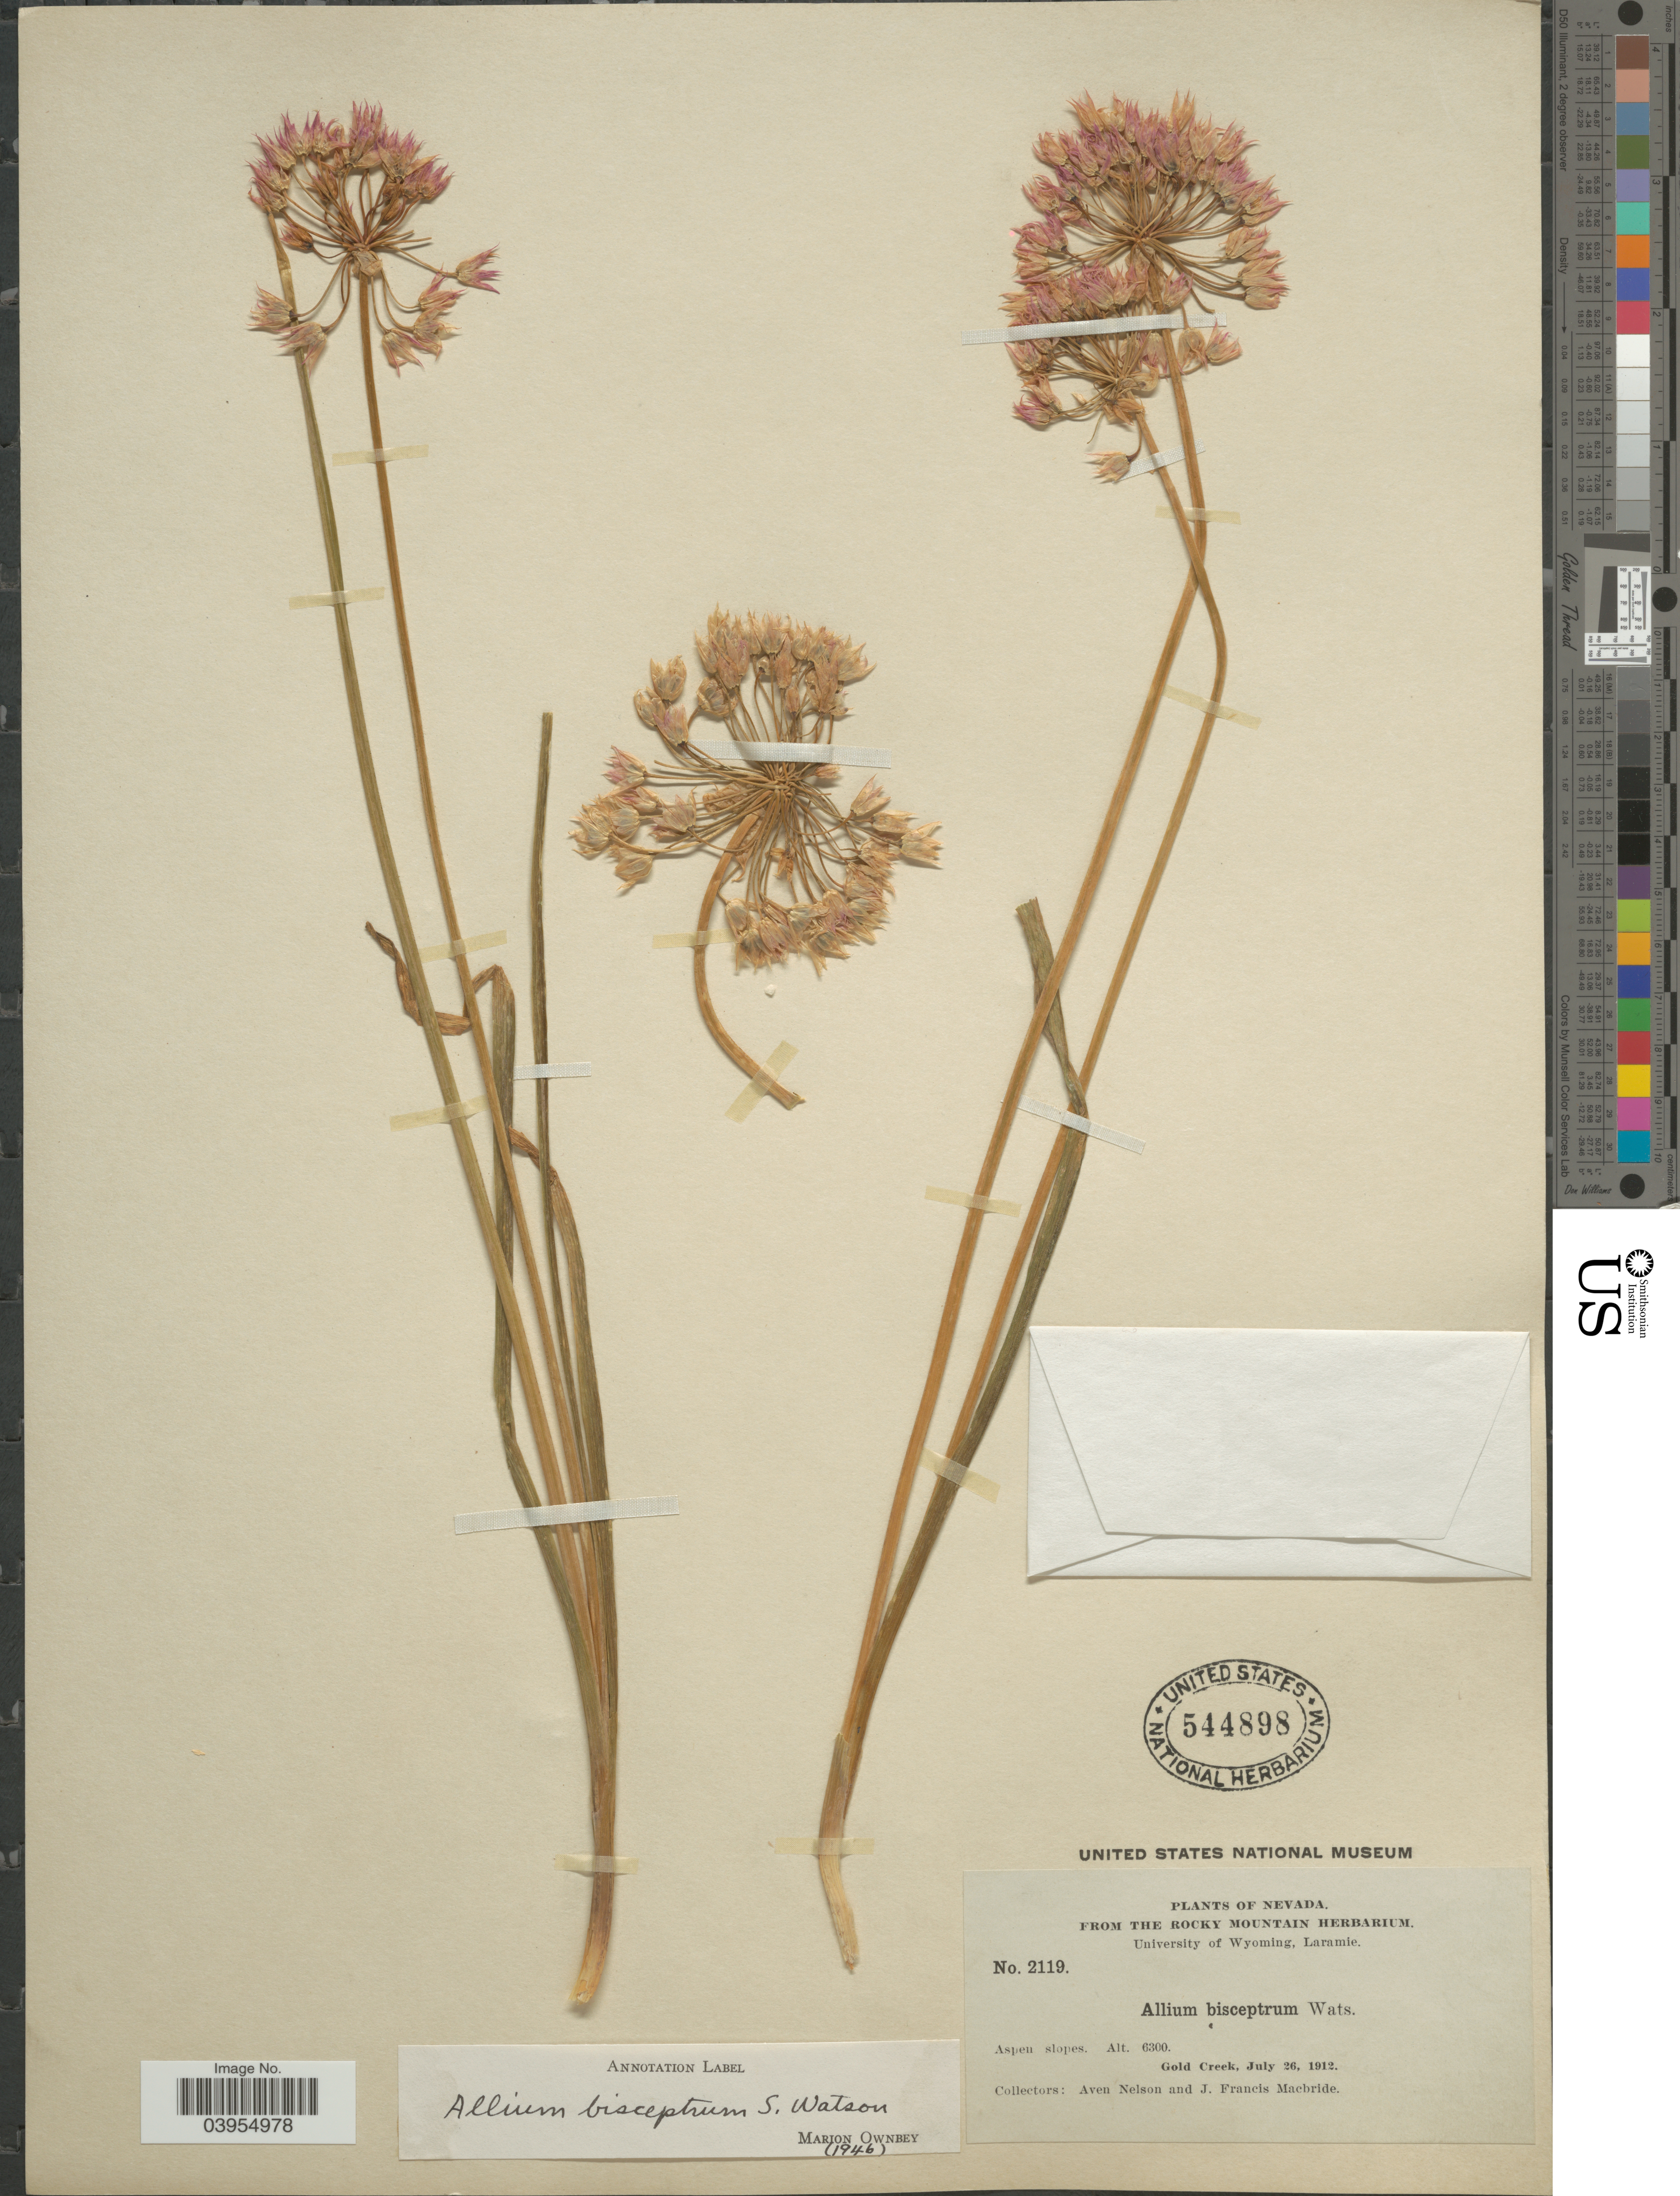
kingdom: Plantae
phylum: Tracheophyta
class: Liliopsida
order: Asparagales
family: Amaryllidaceae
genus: Allium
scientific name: Allium bisceptrum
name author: S. Watson in C. King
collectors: A. Nelson & J. F. Macbride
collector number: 2119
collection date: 1912-07-26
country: United States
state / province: Nevada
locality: Aspen slopes. Gold Creek.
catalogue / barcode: US 544898